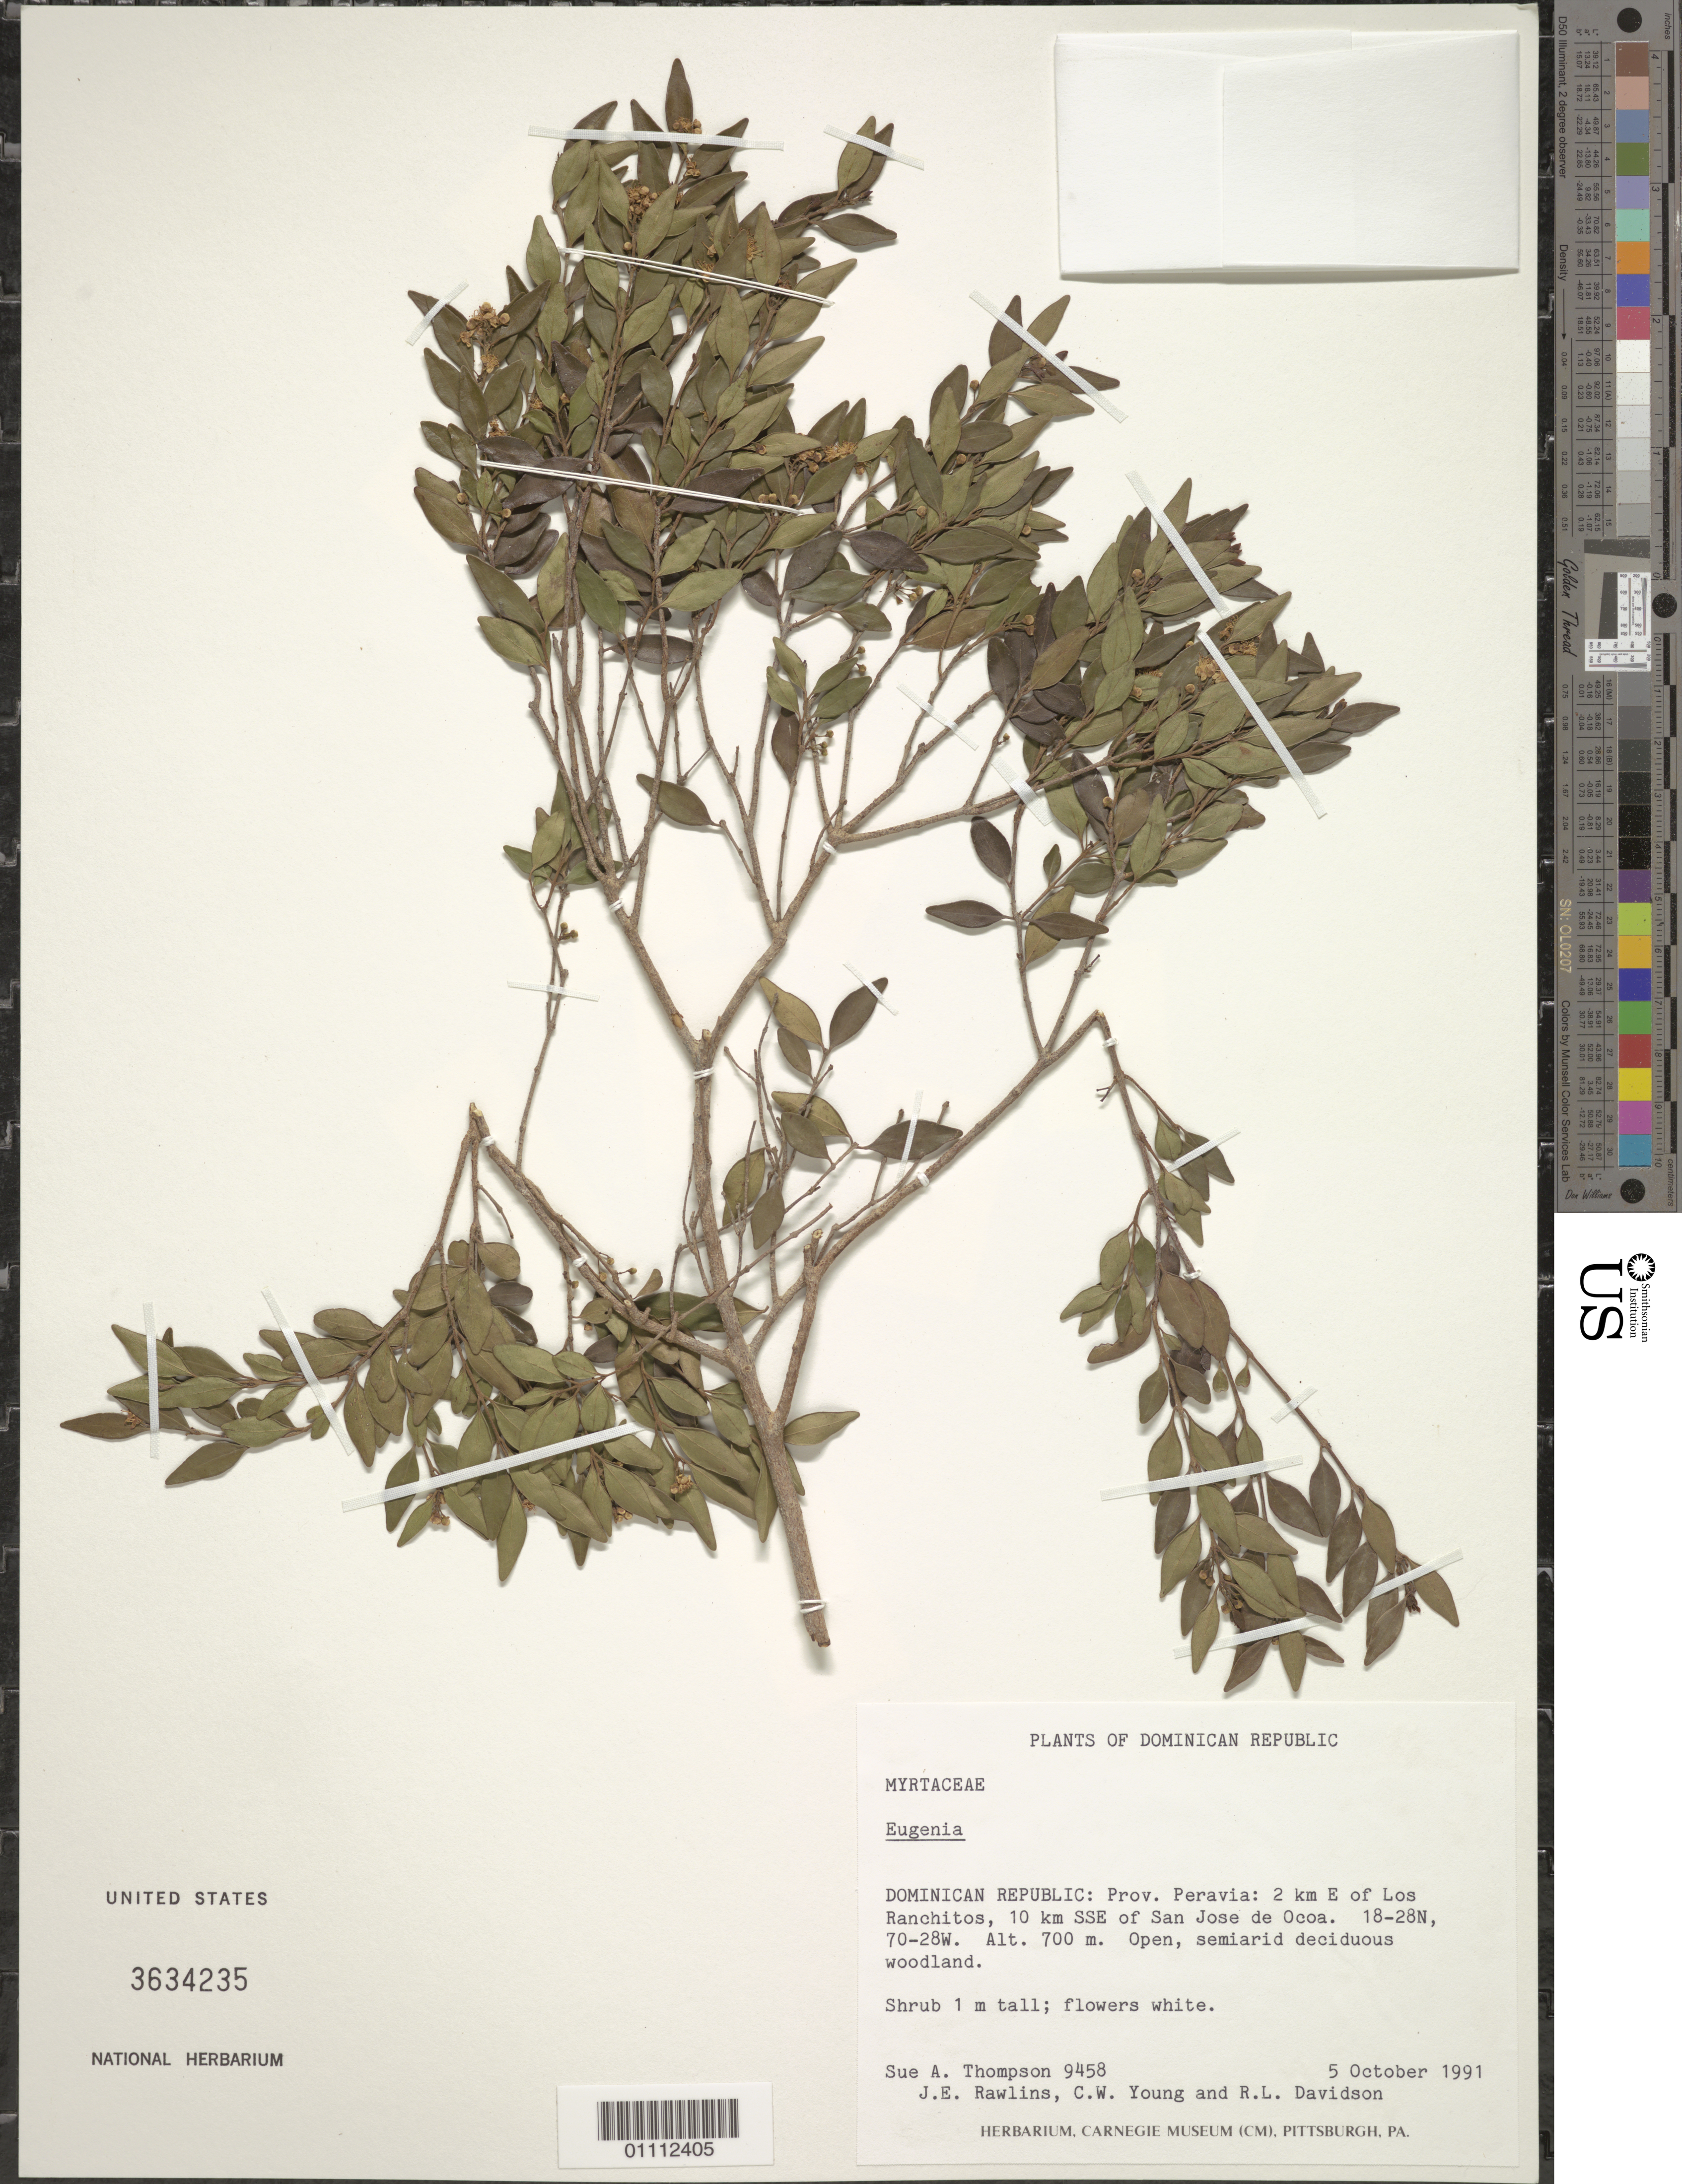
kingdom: Plantae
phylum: Tracheophyta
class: Magnoliopsida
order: Myrtales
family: Myrtaceae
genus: Eugenia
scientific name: Eugenia sp.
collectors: S. A. Thompson, J. Rawlins, C. Young & R. Davidson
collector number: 9458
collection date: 1991-10-05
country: Dominican Republic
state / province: Peravia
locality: Los Ranchitos, 2 km E; 10 km SSE of San Jose de Ocoa.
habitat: Open, semi-arid deciduous woodland.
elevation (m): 700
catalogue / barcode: US 3634235